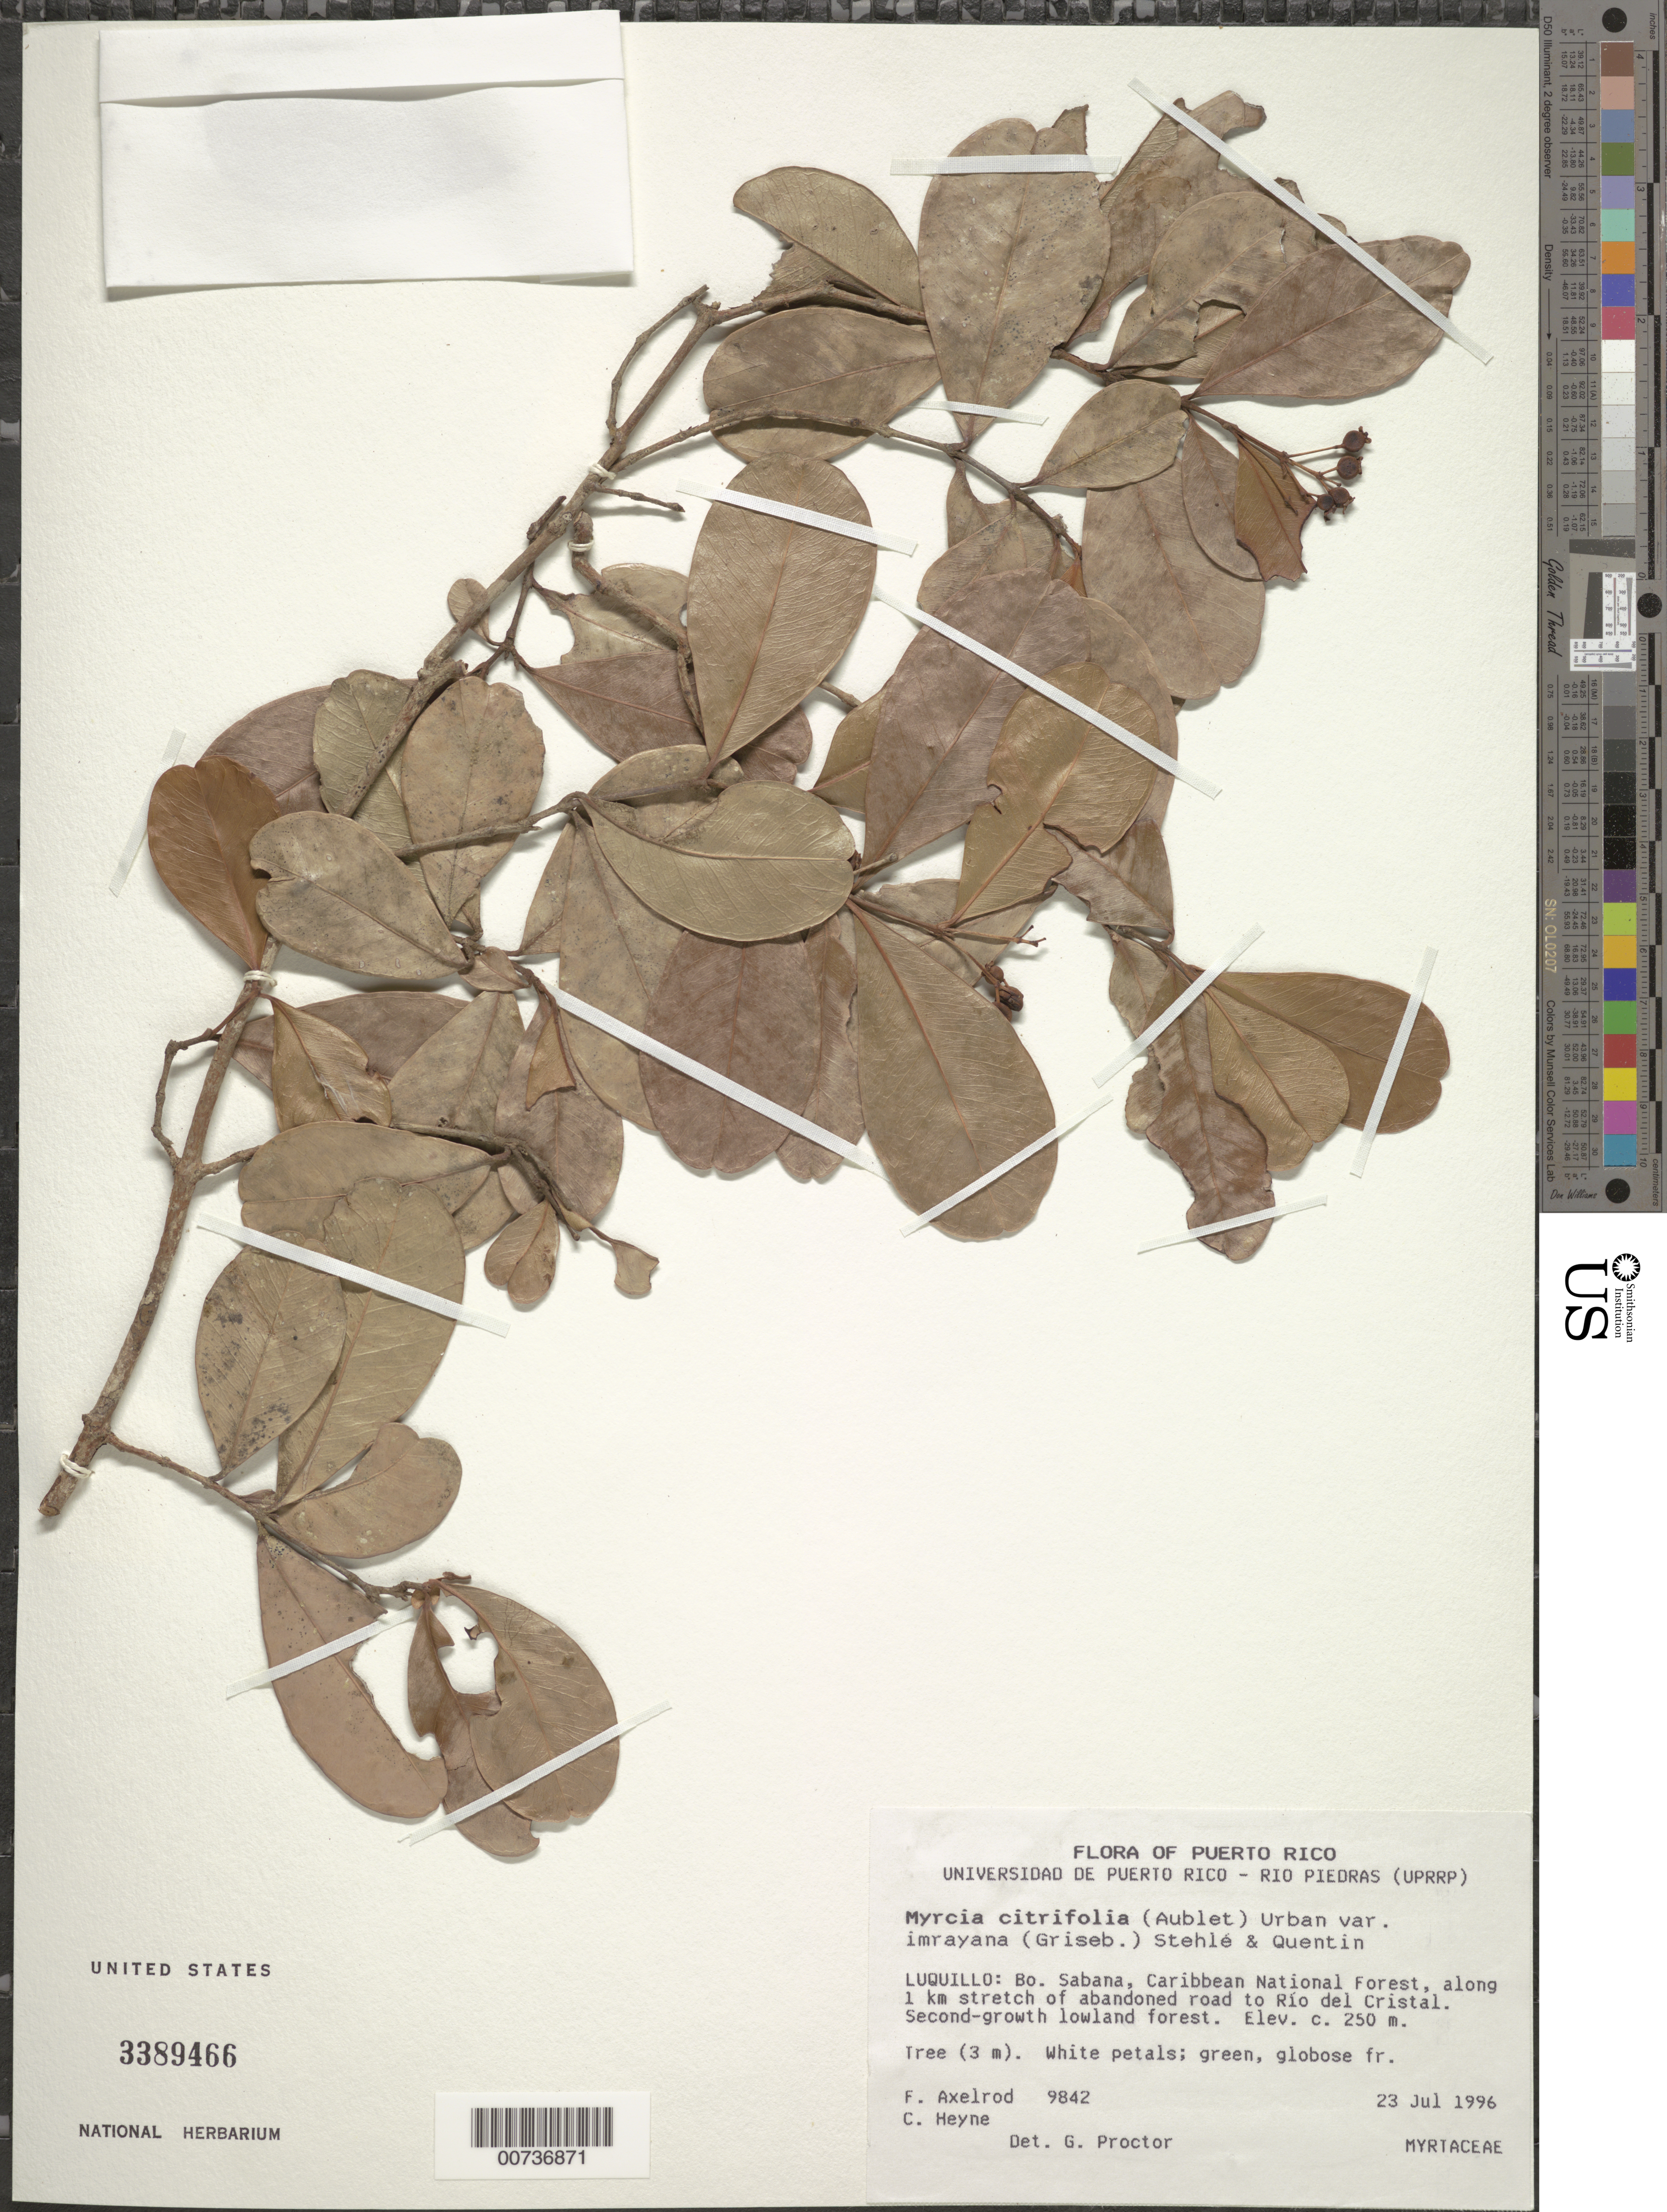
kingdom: Plantae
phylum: Tracheophyta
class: Magnoliopsida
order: Myrtales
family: Myrtaceae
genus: Myrcia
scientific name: Myrcia citrifolia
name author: (Aubl.) Urb.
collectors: F. S. Axelrod & C. Heyne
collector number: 9842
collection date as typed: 23 Jul 1996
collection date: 1996-07-23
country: Puerto Rico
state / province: Luquillo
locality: Luquillo: Barrio Sabana, Caribbean National Forest, along 1 km stretch of abandoned road to Río del Cristal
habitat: Second-growth lowland forest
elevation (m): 250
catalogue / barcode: US 3389466